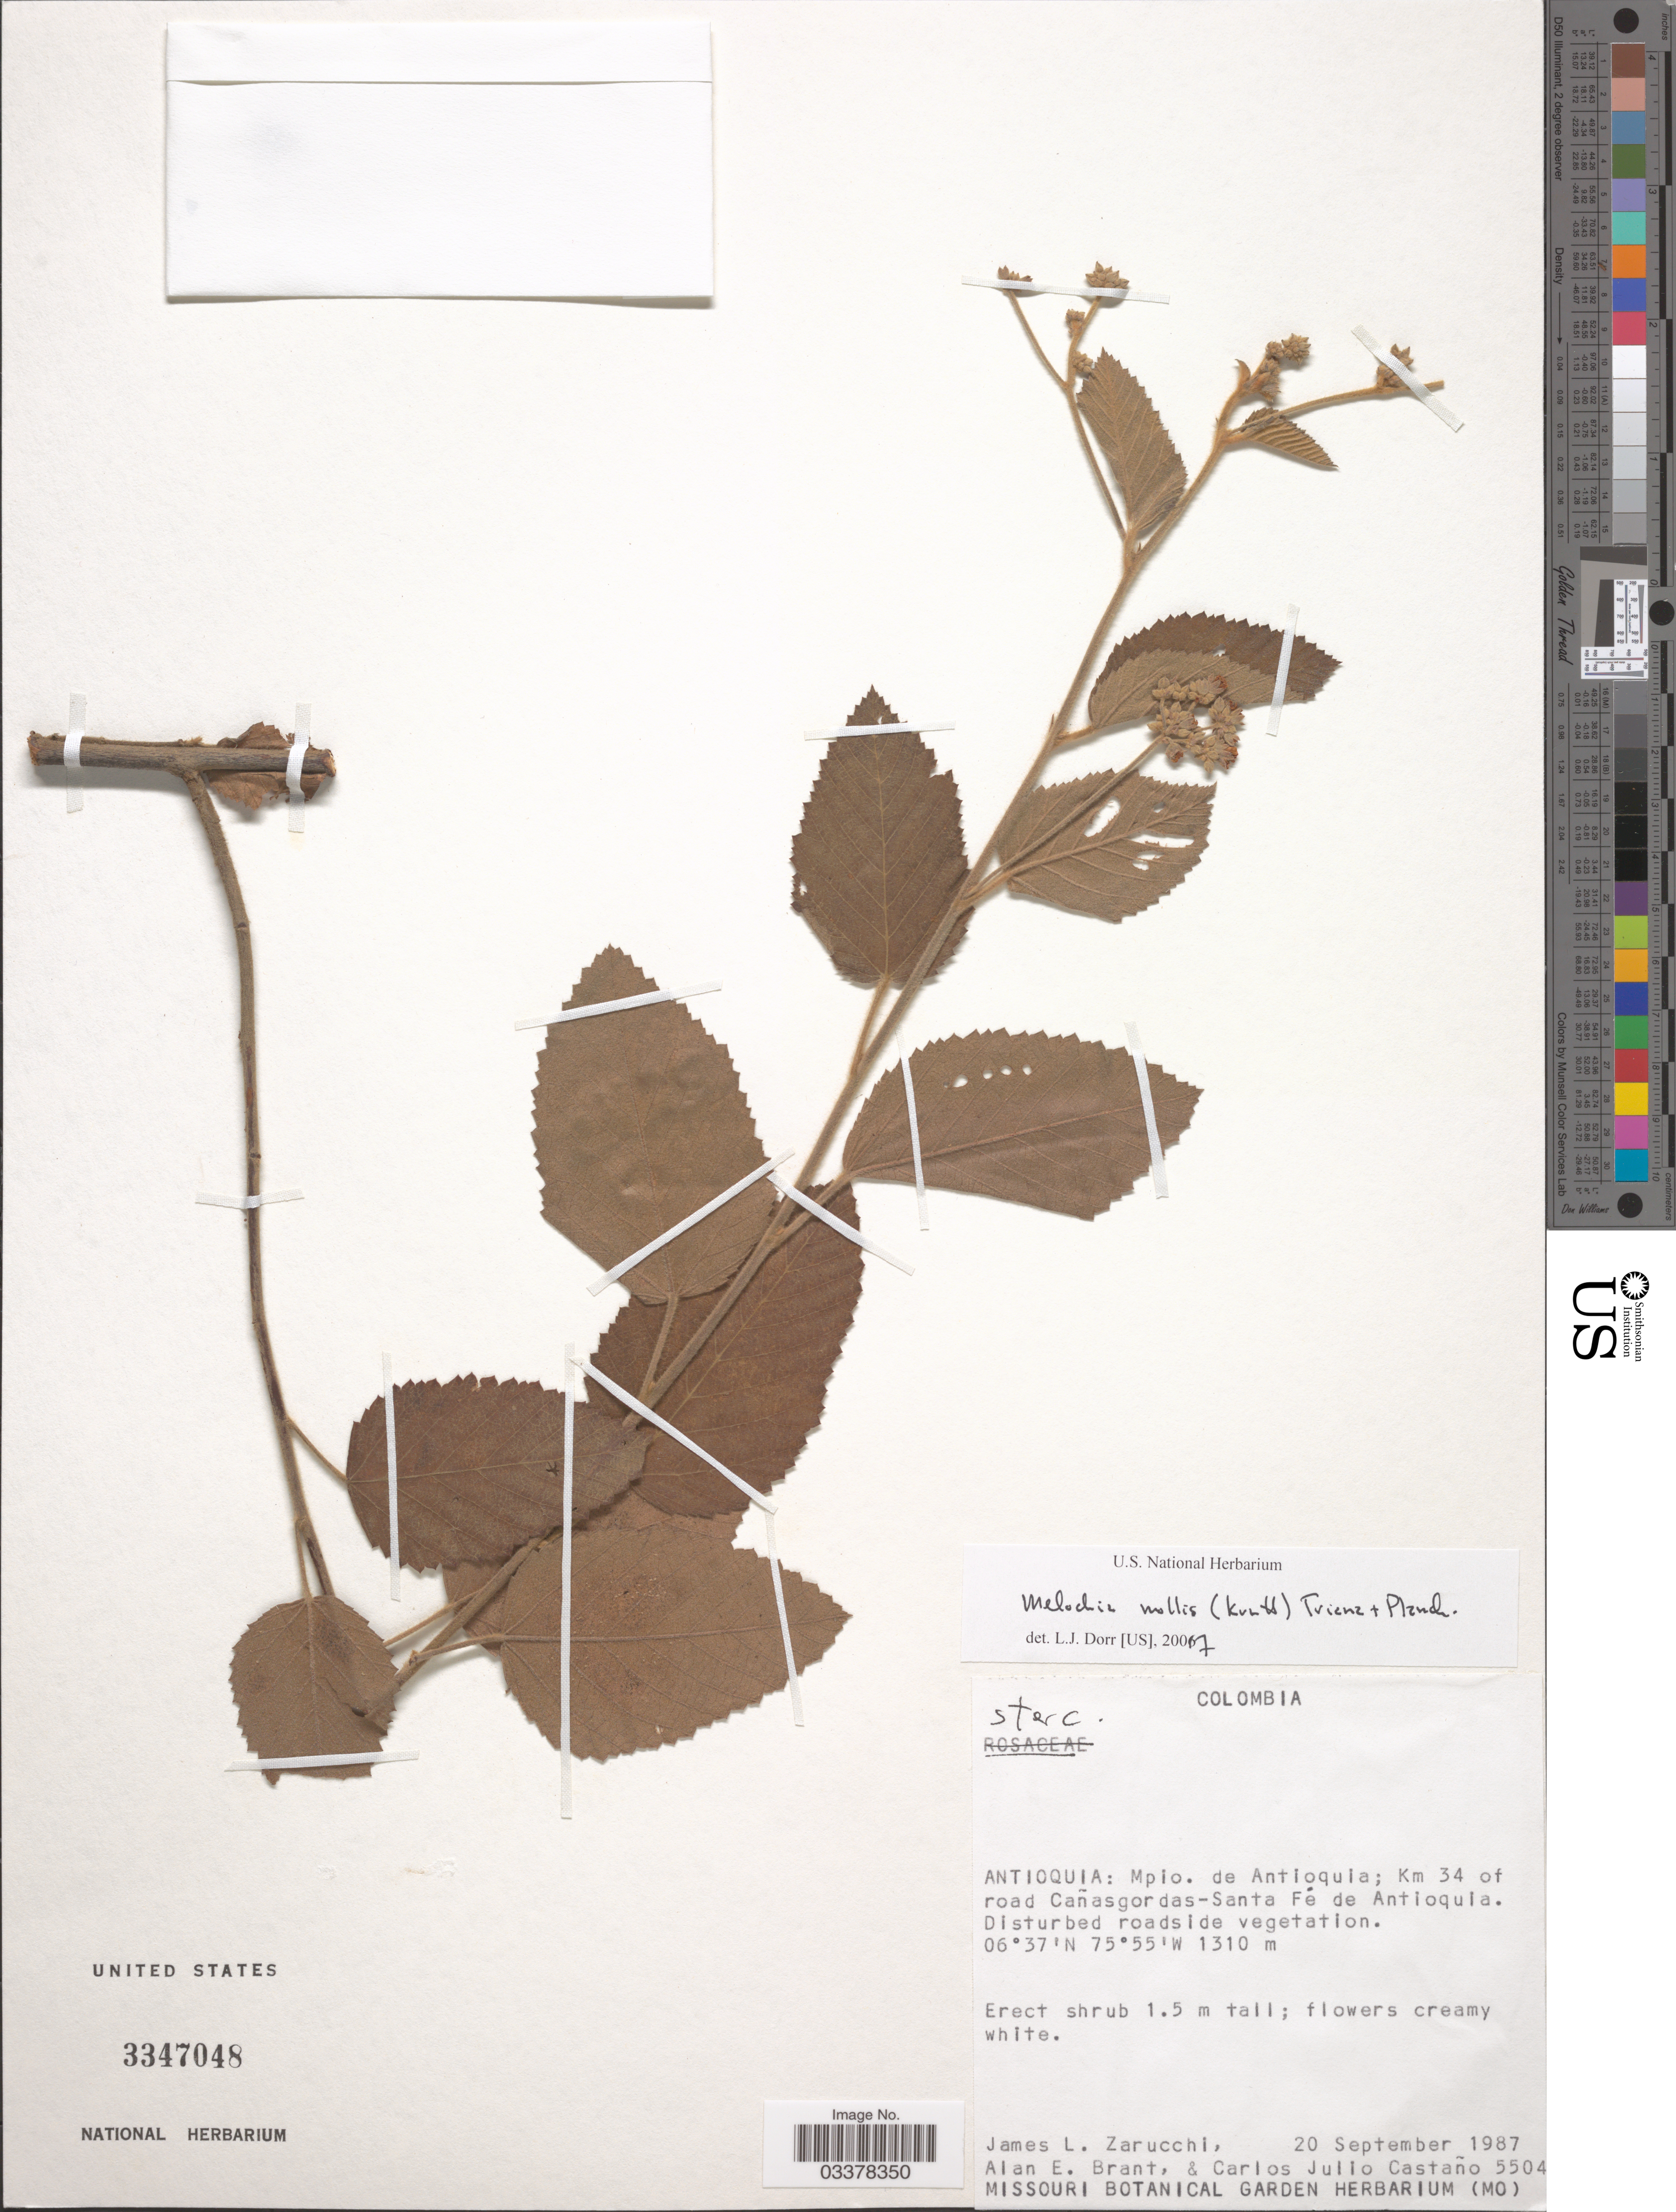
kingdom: Plantae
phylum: Tracheophyta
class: Magnoliopsida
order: Malvales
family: Malvaceae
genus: Melochia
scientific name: Melochia mollis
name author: (Kunth) Triana & Planch.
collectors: J. L. Zarucchi, A. Brant & C. Castaño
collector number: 5504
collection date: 1987-09-20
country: Colombia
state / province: Antioquia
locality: Mpio. de Antioquia; Km 34 of road Cañasgordas-Santa Fé de Antioquia.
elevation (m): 1310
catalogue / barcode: US 3347048